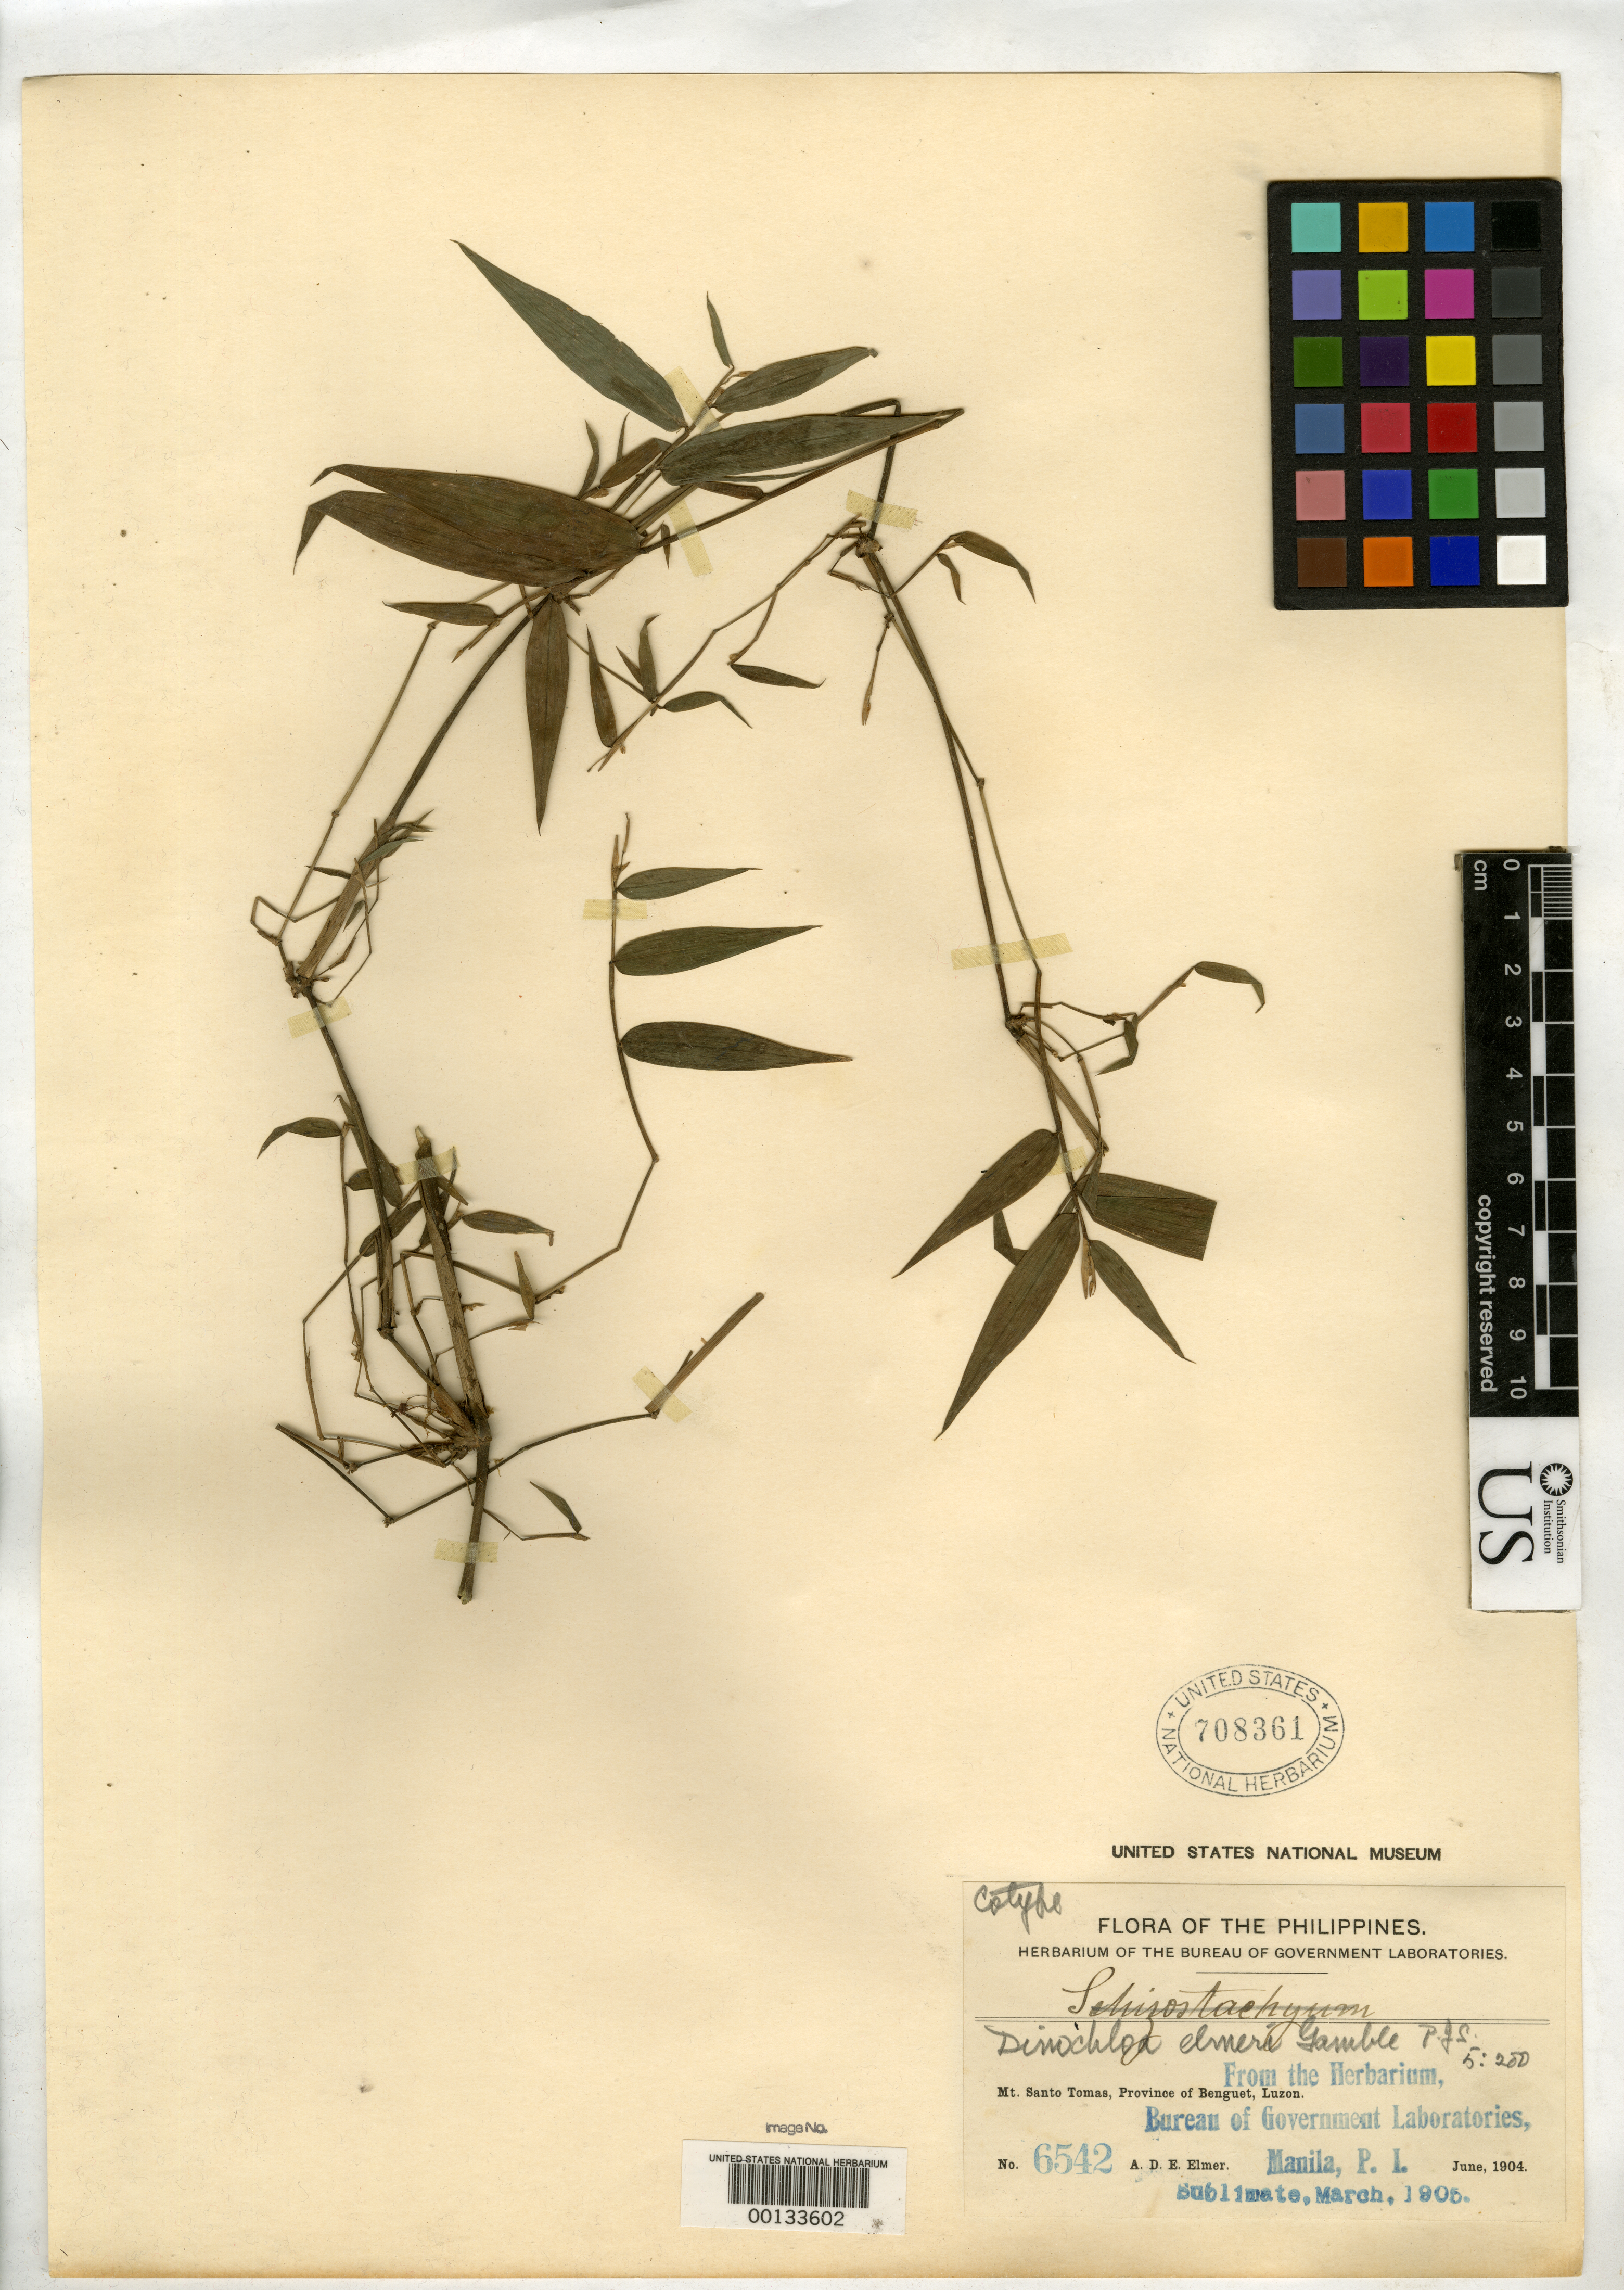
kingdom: Plantae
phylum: Tracheophyta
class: Liliopsida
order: Poales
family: Poaceae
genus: Dinochloa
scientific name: Dinochloa elmeri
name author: Gamble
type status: Type Fragment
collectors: A. D. E. Elmer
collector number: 6542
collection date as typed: Jun 1904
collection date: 1904-06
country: Philippines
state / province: Cordillera (Administrative Region)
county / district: Benguet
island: Luzon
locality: Mt. Santo Tomas.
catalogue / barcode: US 708361